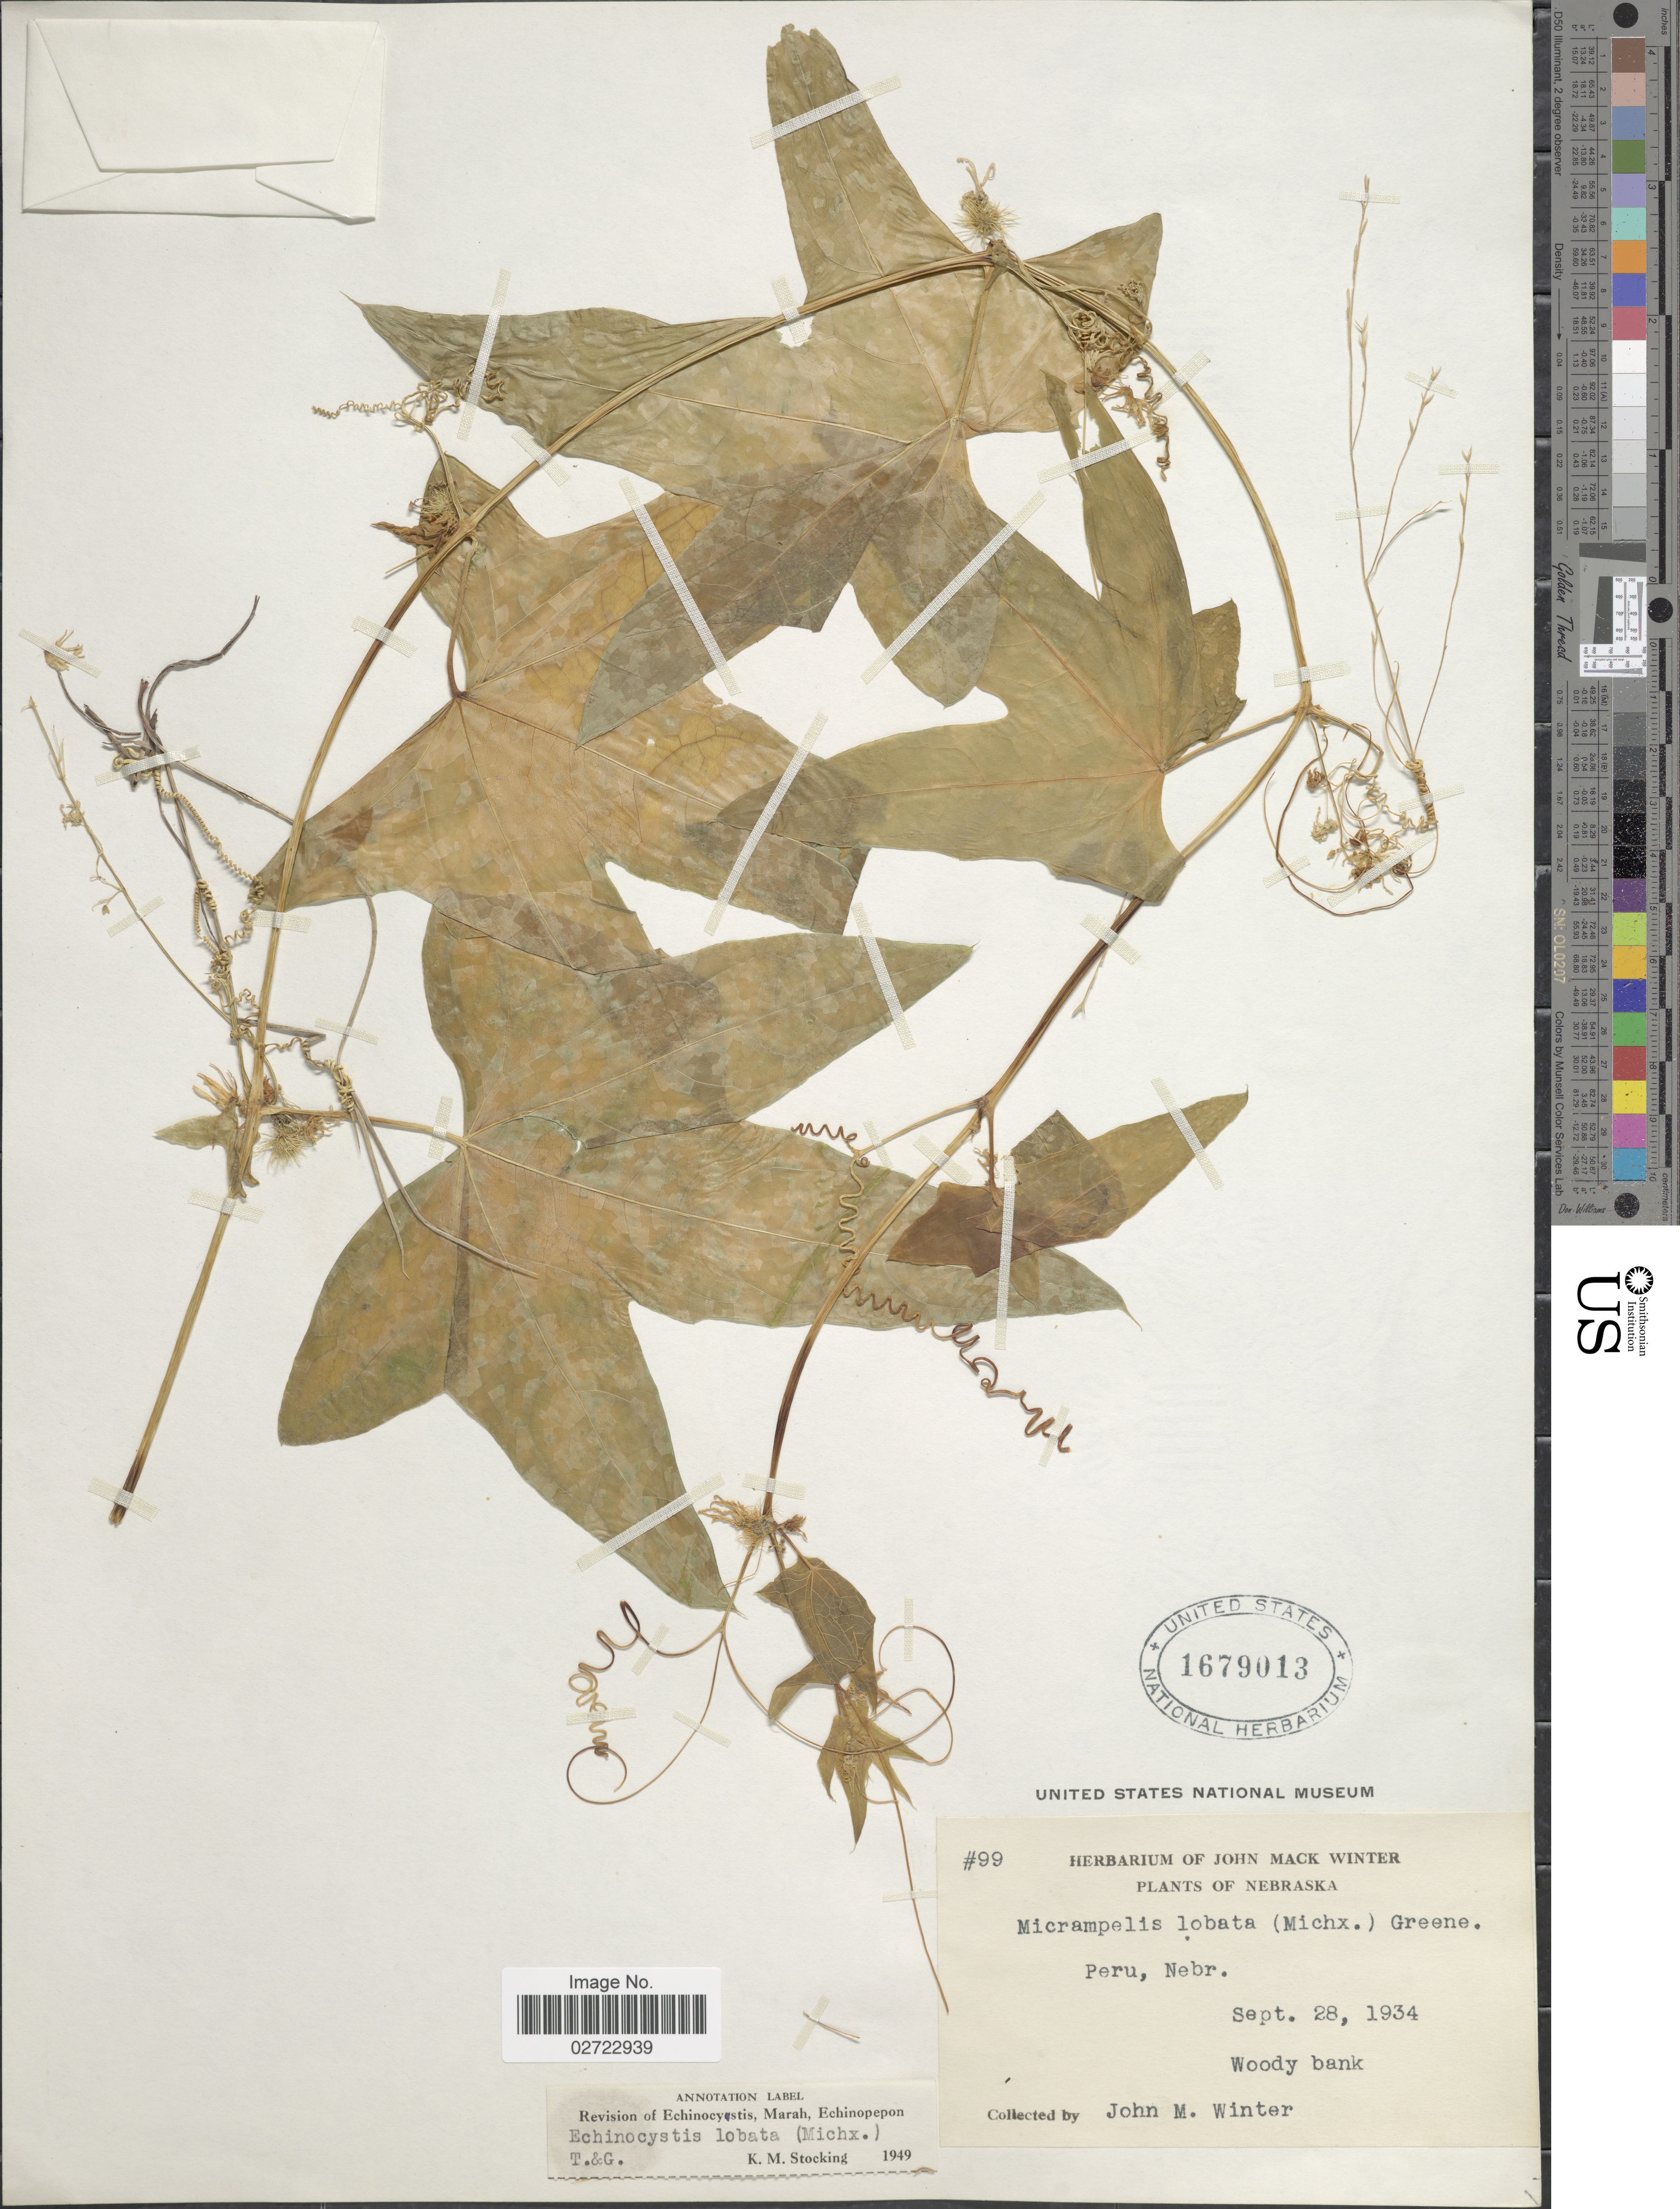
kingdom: Plantae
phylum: Tracheophyta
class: Magnoliopsida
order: Cucurbitales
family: Cucurbitaceae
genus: Echinocystis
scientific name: Echinocystis lobata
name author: (Michx.) Torr. & A. Gray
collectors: J. M. Winter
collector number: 99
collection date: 1934-09-28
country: United States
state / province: Nebraska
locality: Peru, Nebr., woody bank.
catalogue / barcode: US 1679013